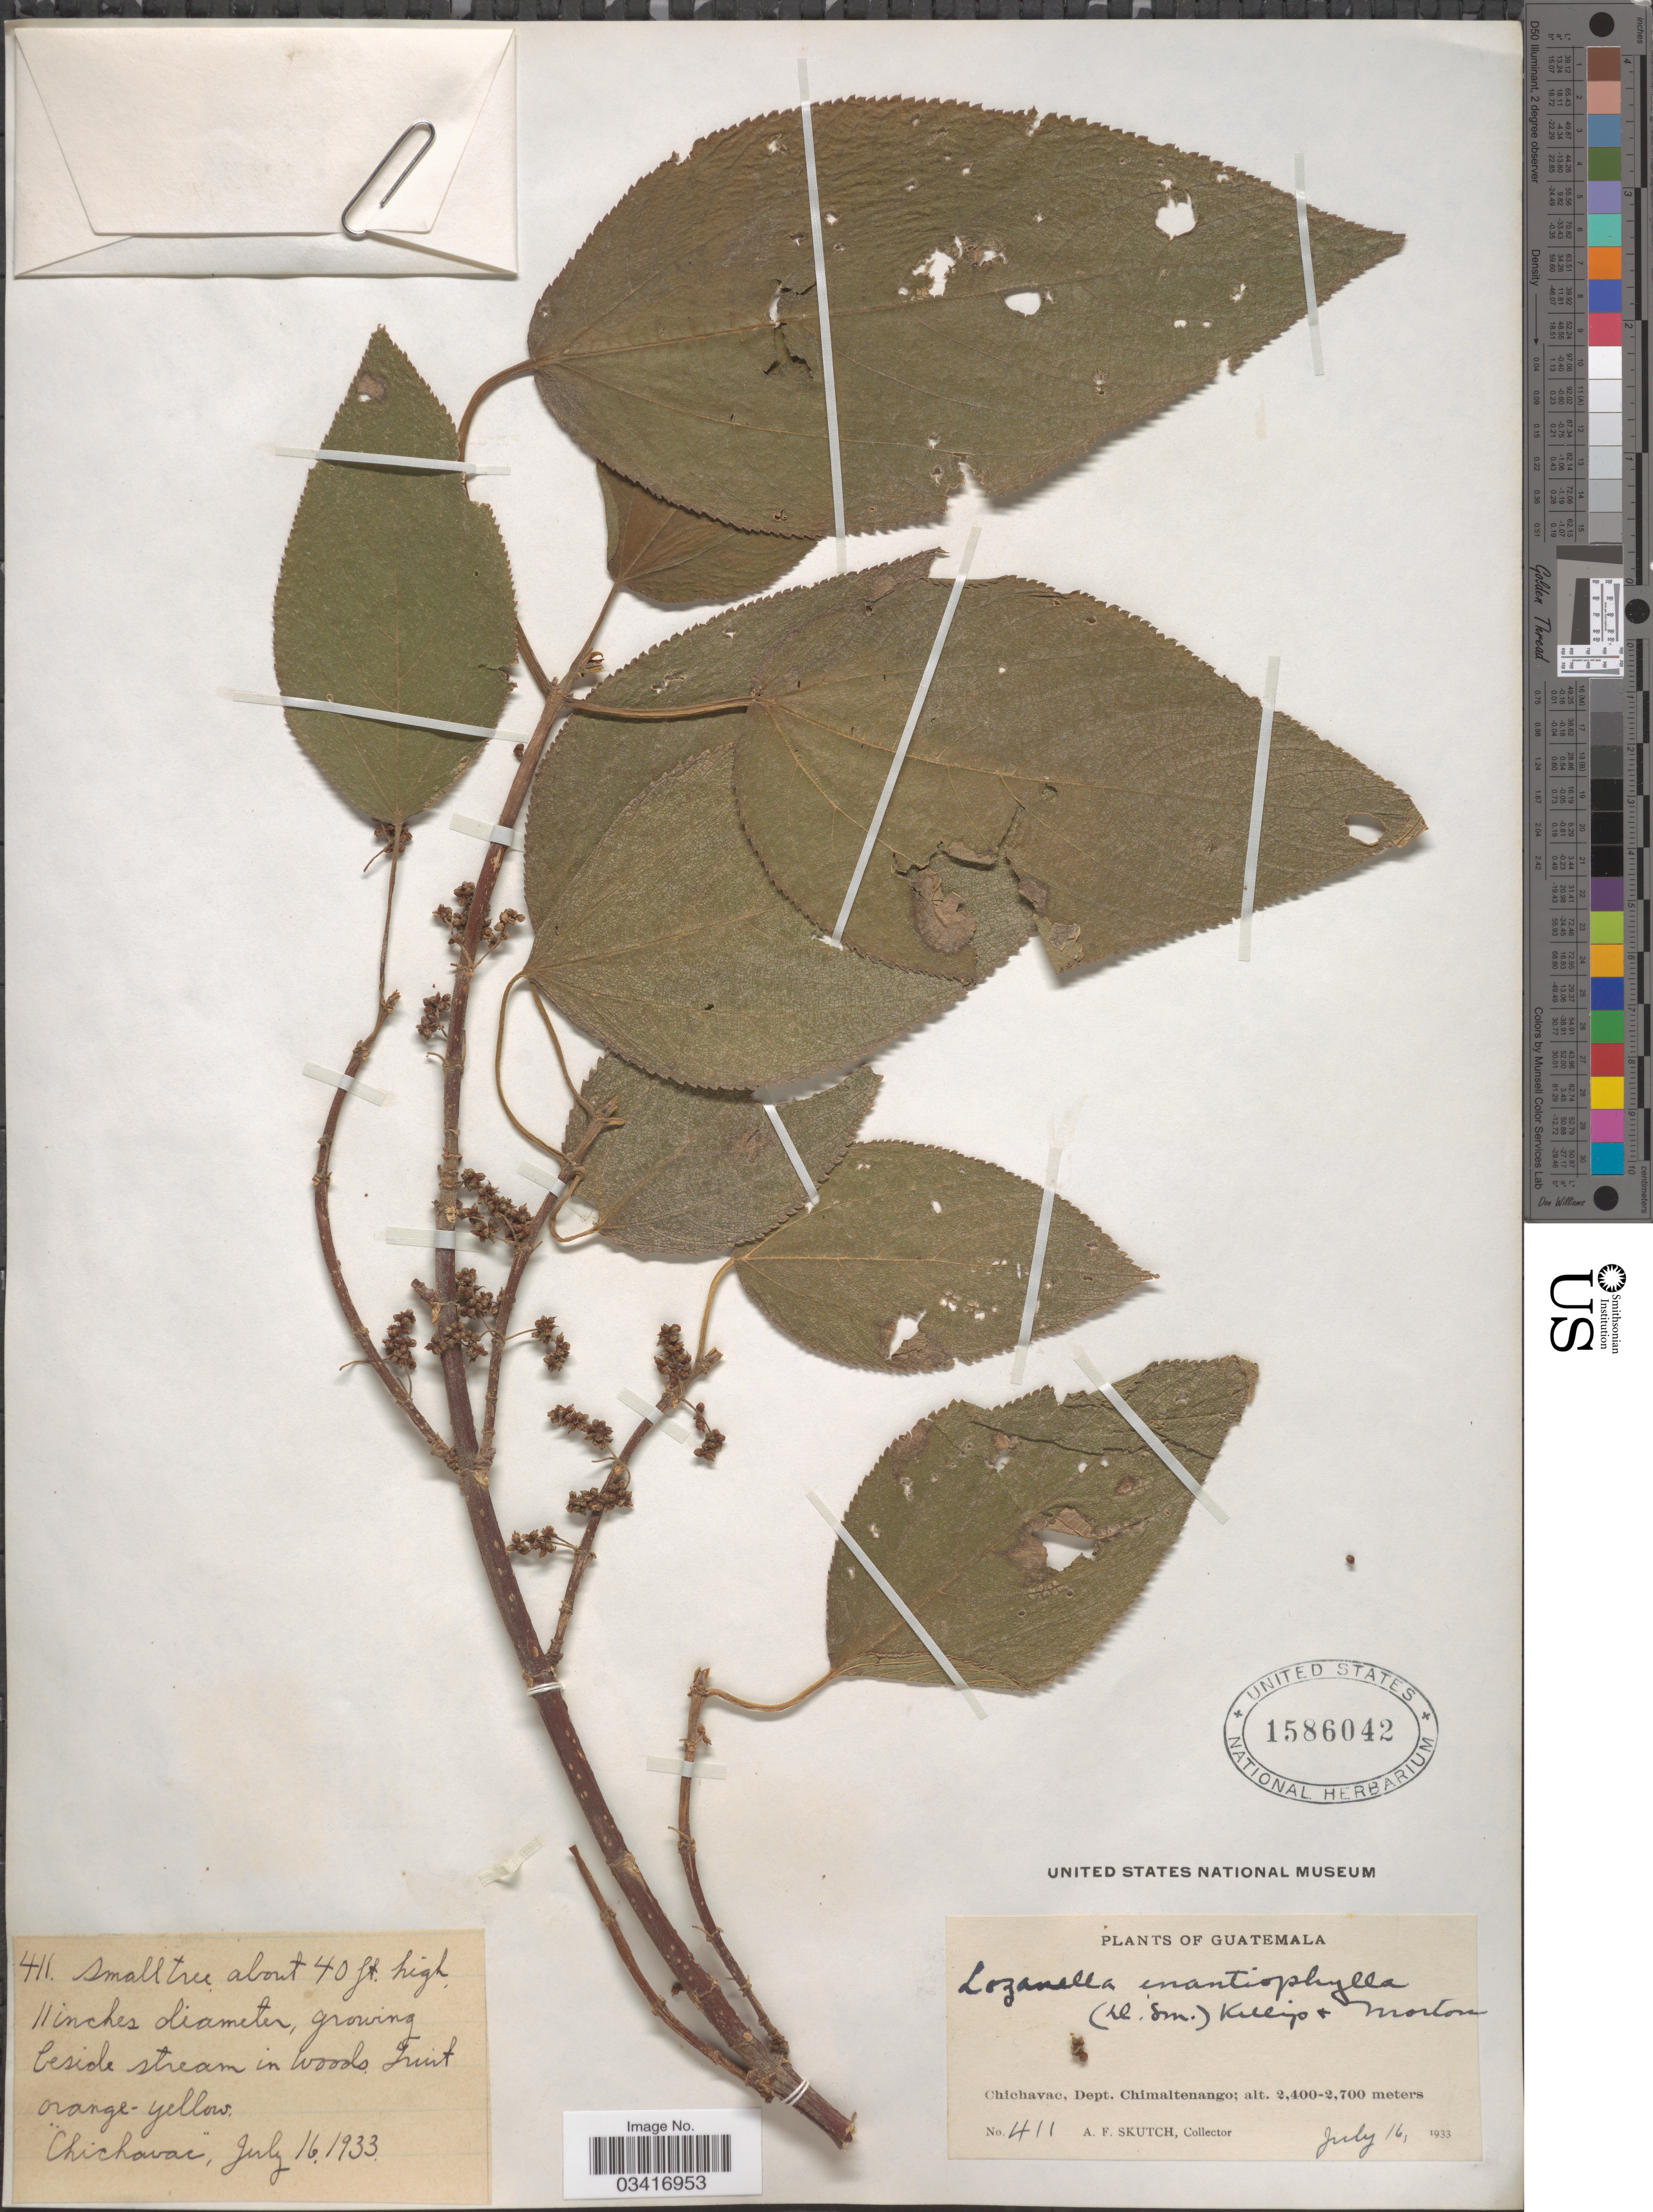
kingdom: Plantae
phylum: Tracheophyta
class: Magnoliopsida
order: Rosales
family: Cannabaceae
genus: Lozanella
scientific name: Lozanella enantiophylla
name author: (Donn. Sm.) Killip & C.V. Morton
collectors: A. F. Skutch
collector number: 411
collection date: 1933-07-16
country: Guatemala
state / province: Chimaltenango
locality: Chichavac, Dept. Chimaltenango.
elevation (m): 2400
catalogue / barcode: US 1586042